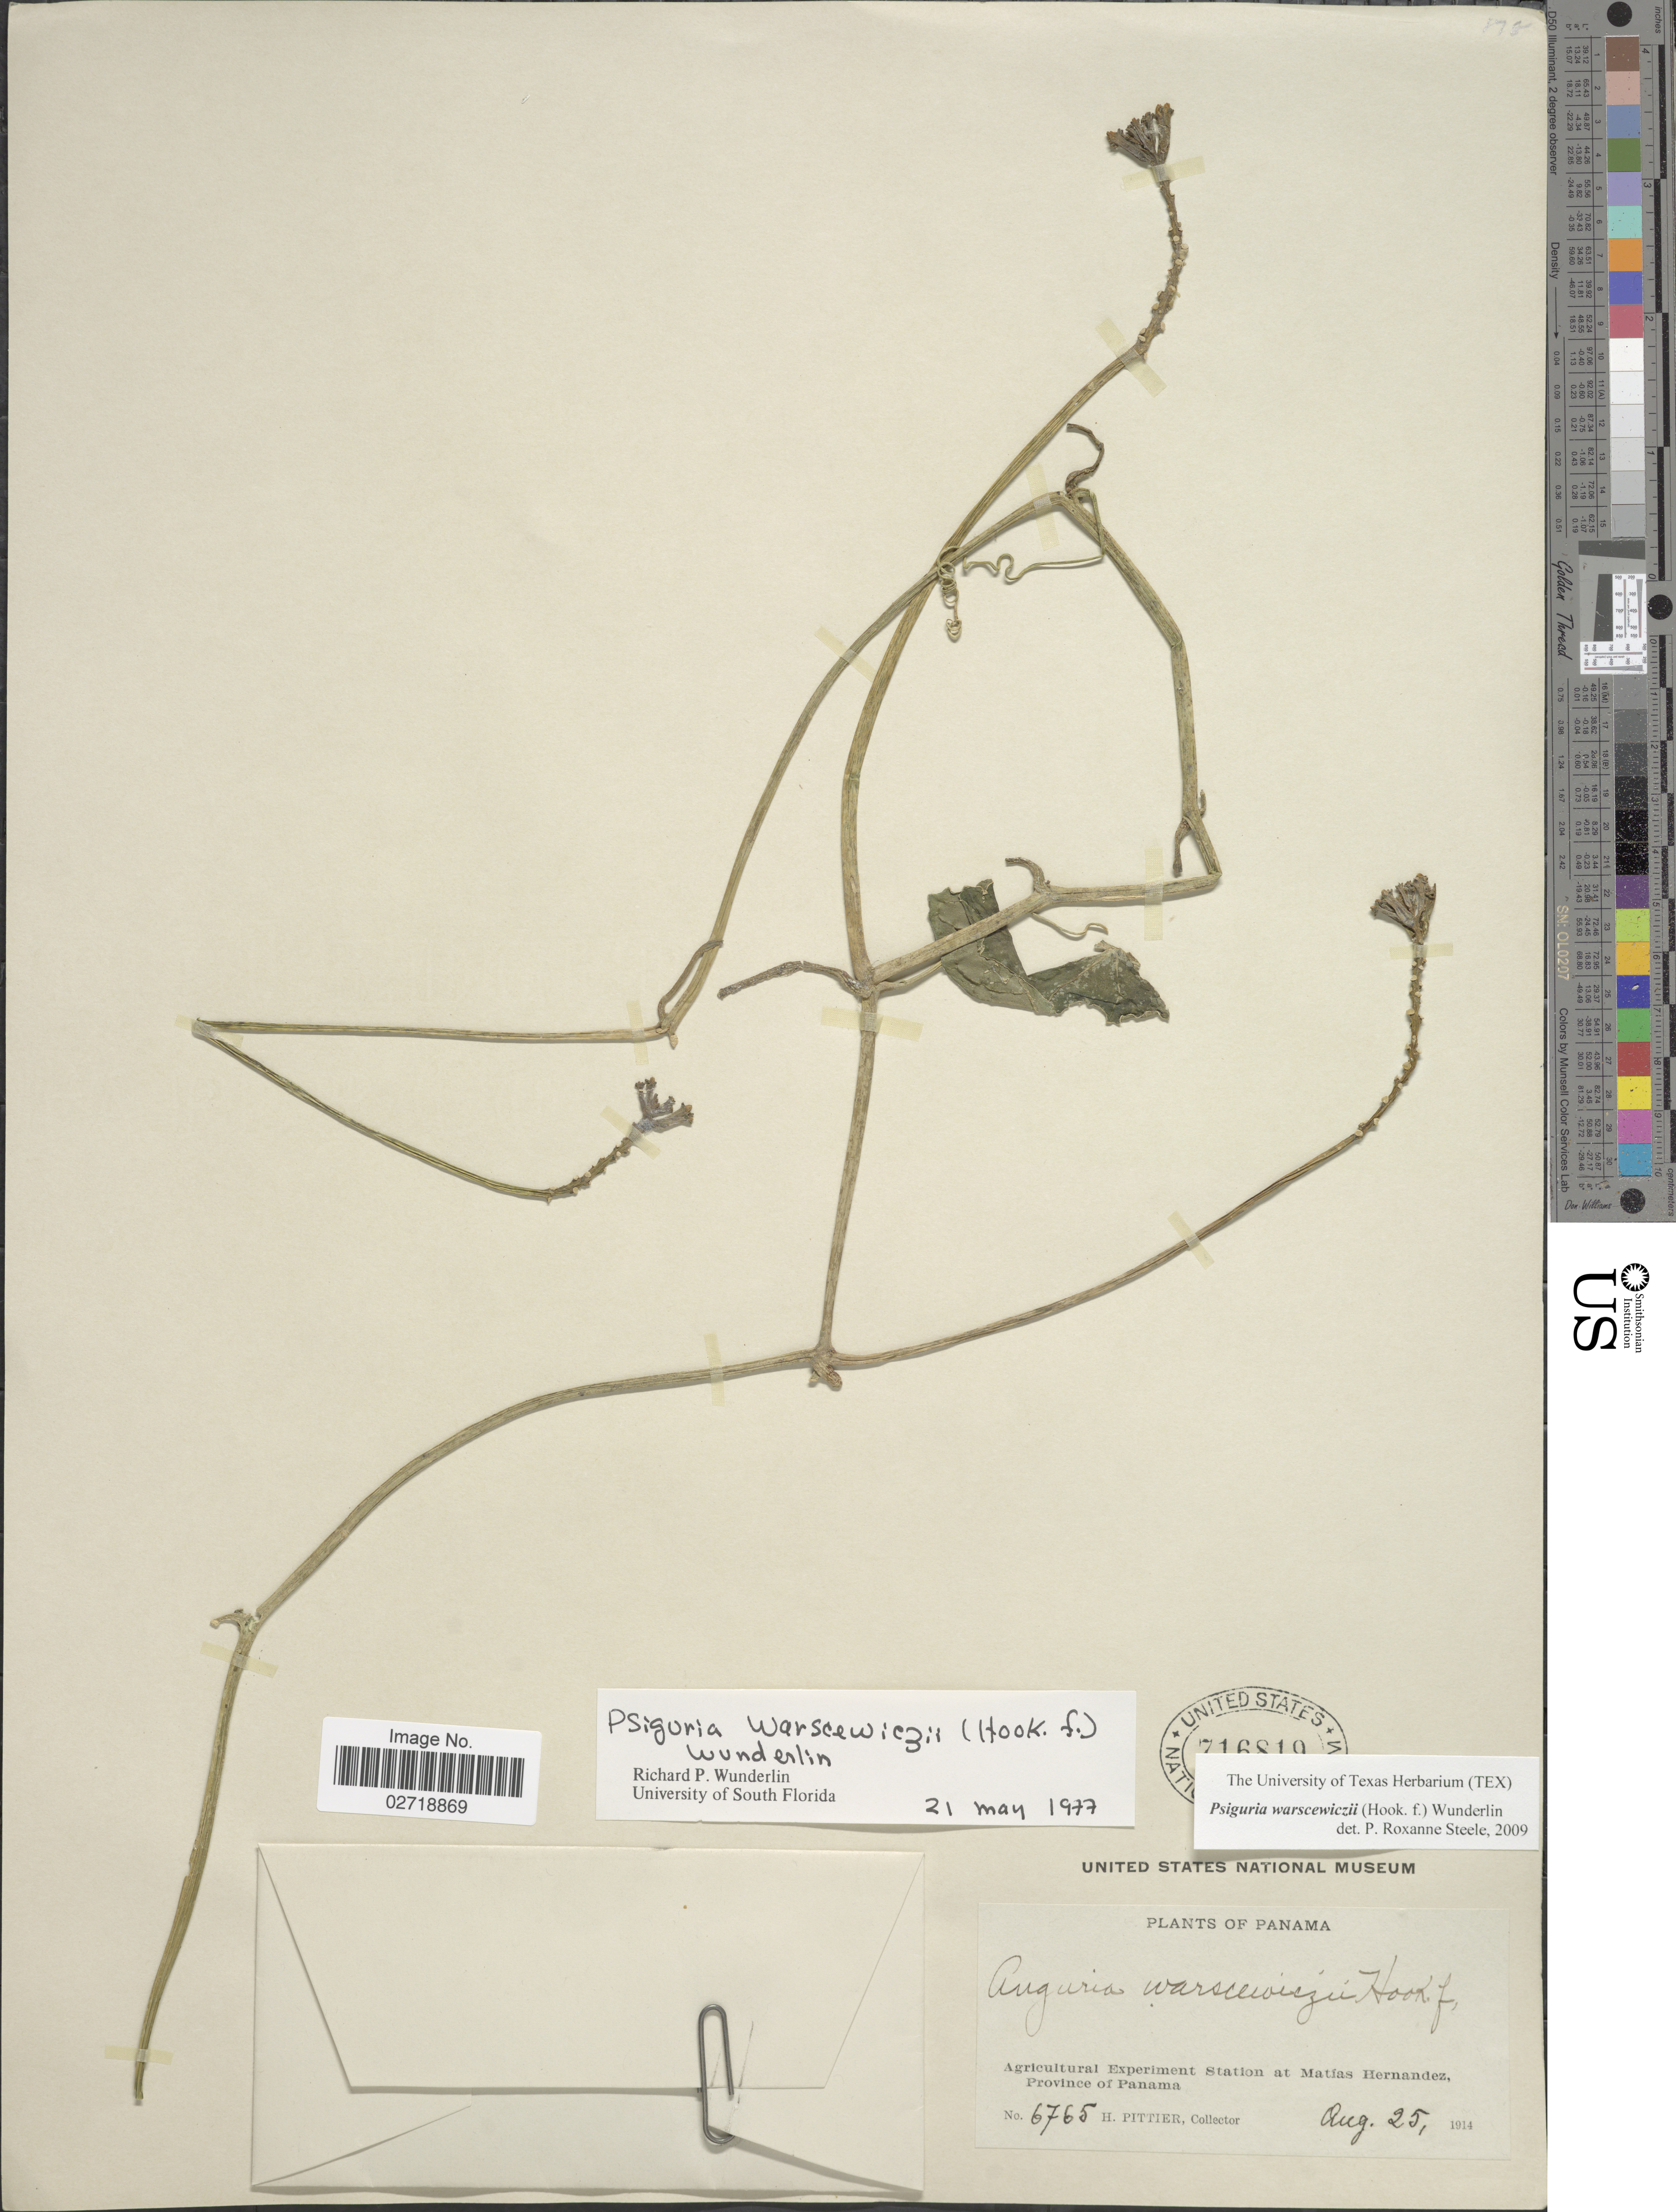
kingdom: Plantae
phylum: Tracheophyta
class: Magnoliopsida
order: Cucurbitales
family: Cucurbitaceae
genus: Psiguria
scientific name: Psiguria warscewiczii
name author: (Hook. f.) Wunderlin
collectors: H. F. Pittier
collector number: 6765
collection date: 1914-08-25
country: Panama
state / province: Panamá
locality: Agricultural Experiment Station at Matias Hernandez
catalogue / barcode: US 716819